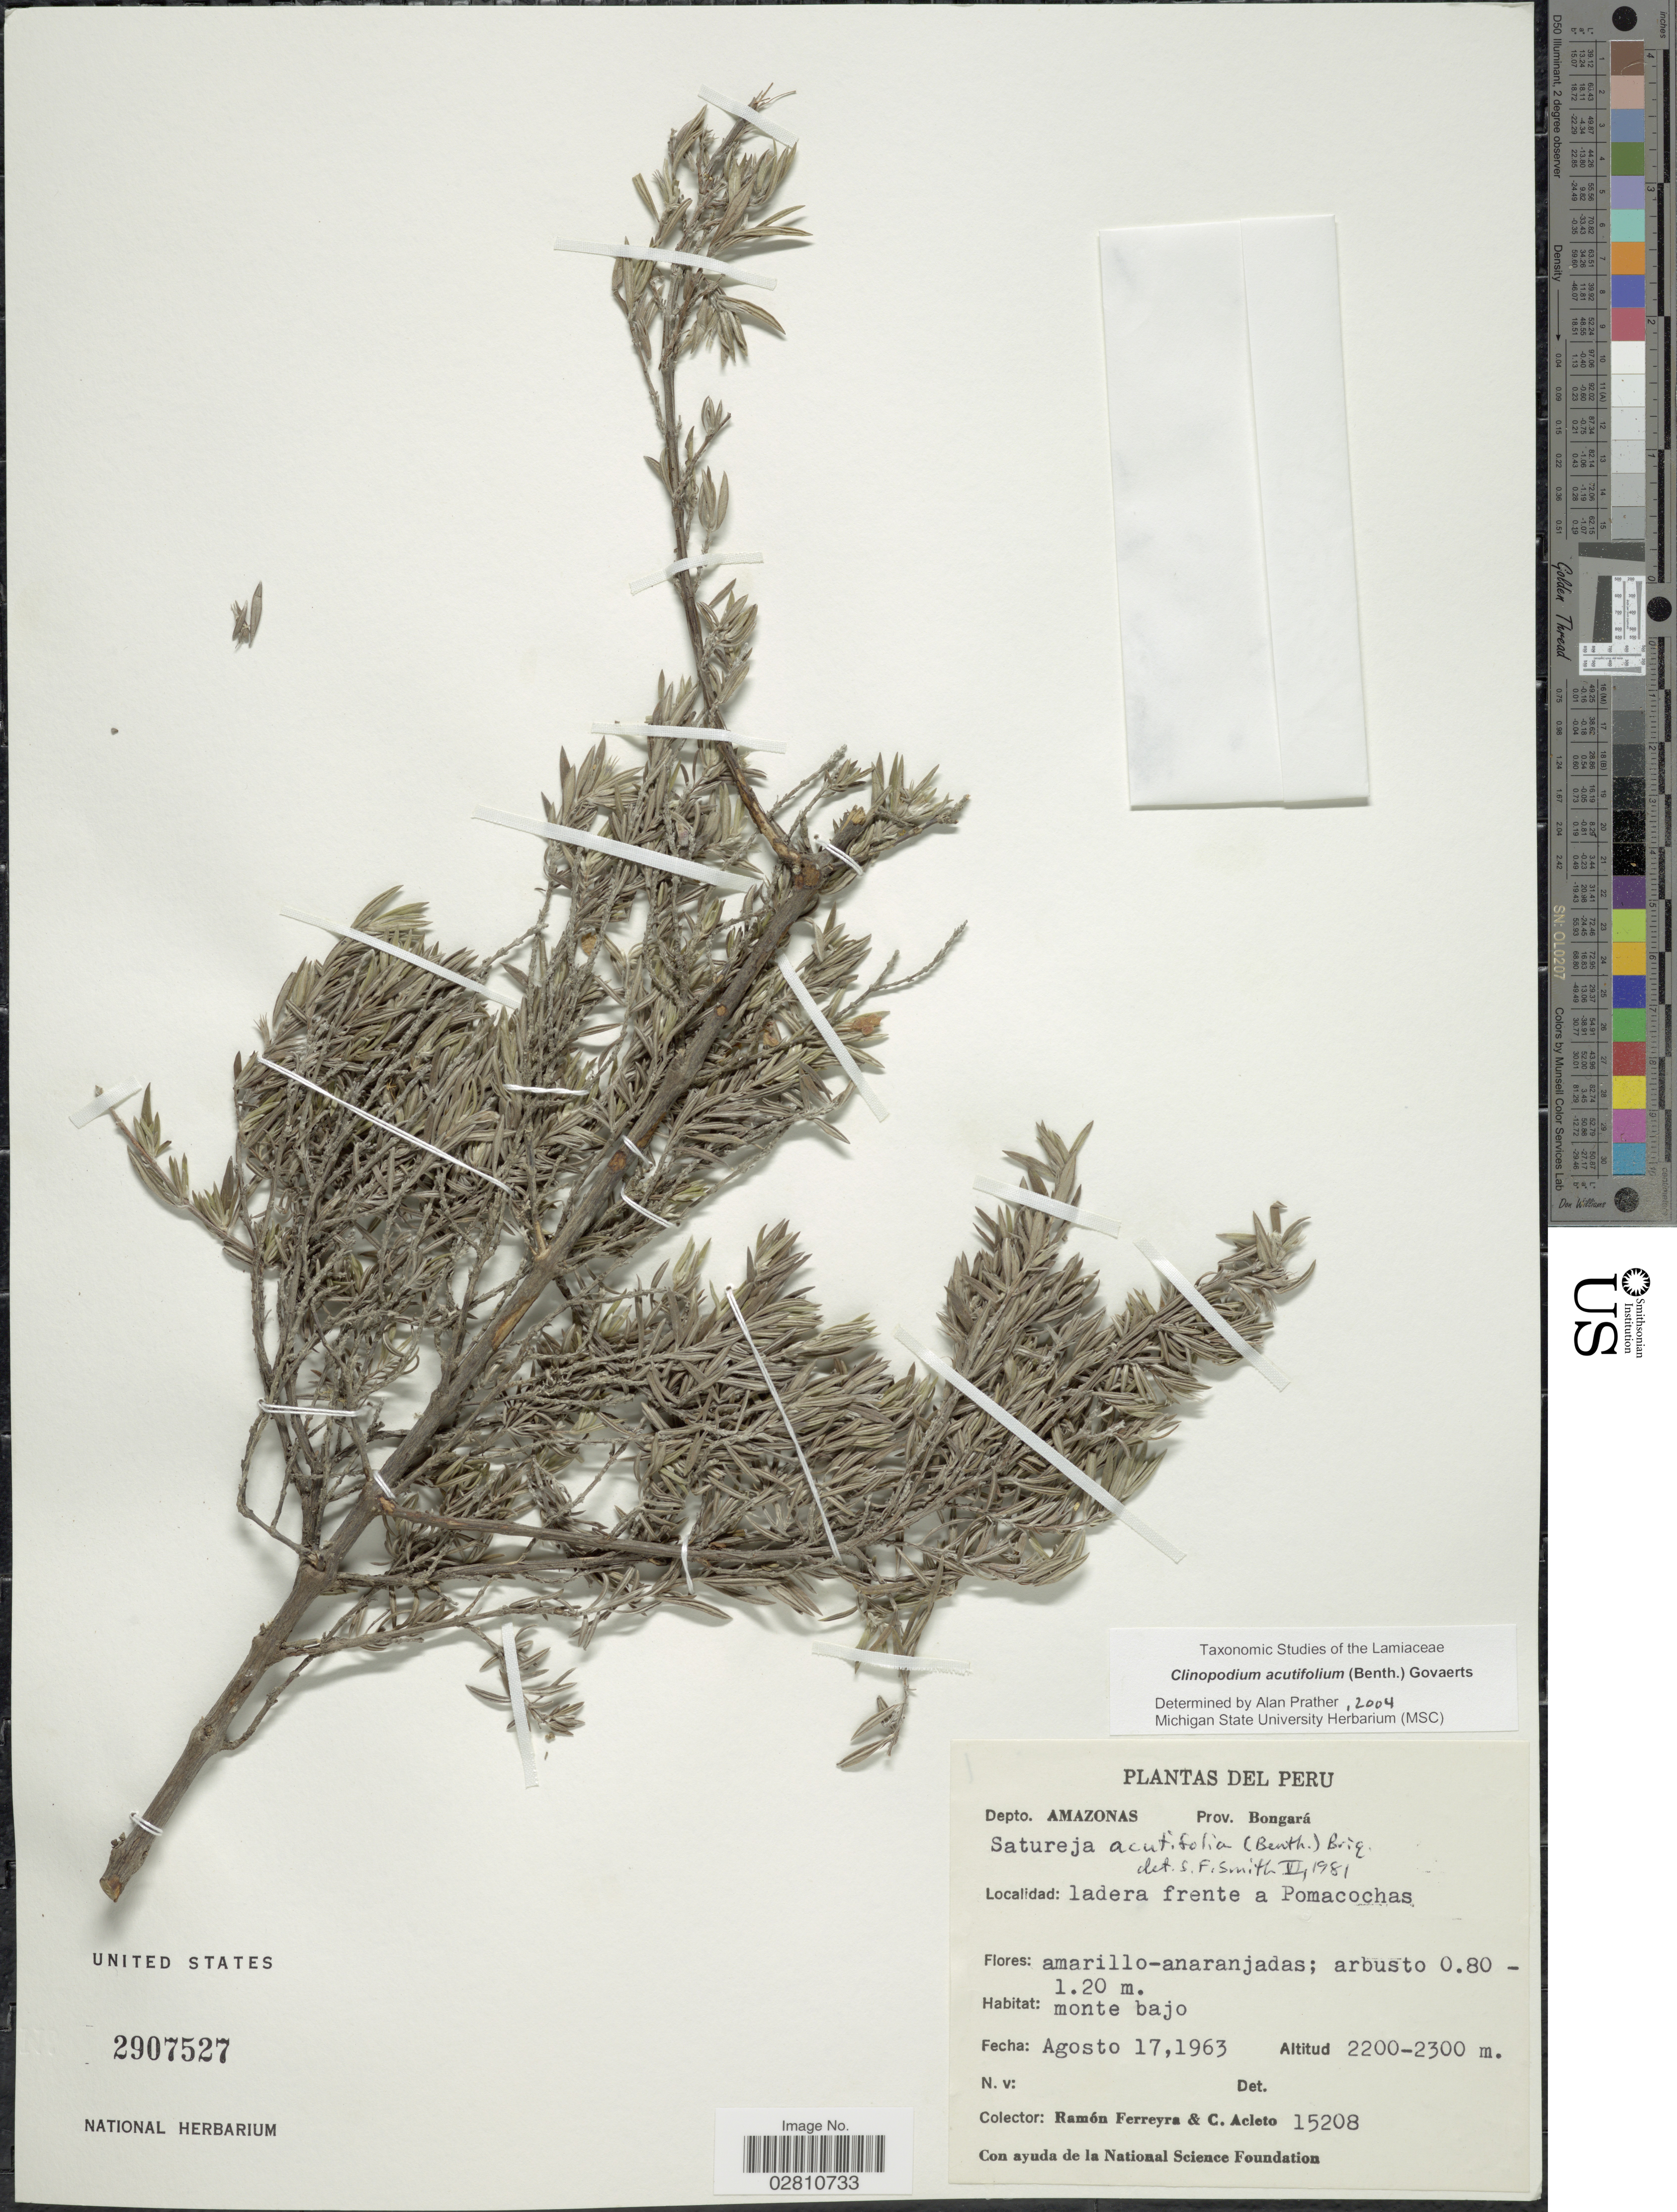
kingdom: Plantae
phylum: Tracheophyta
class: Magnoliopsida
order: Lamiales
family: Lamiaceae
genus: Clinopodium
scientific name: Clinopodium acutifolium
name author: (Benth.) Govaerts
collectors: R. A. Ferreyra & C. Acleto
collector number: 15208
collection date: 1963-08-17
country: Peru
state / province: Amazonas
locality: Depto. Amazonas, Prov. Bongará, Ladera frente a Pomacochas.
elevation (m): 2200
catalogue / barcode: US 2907527